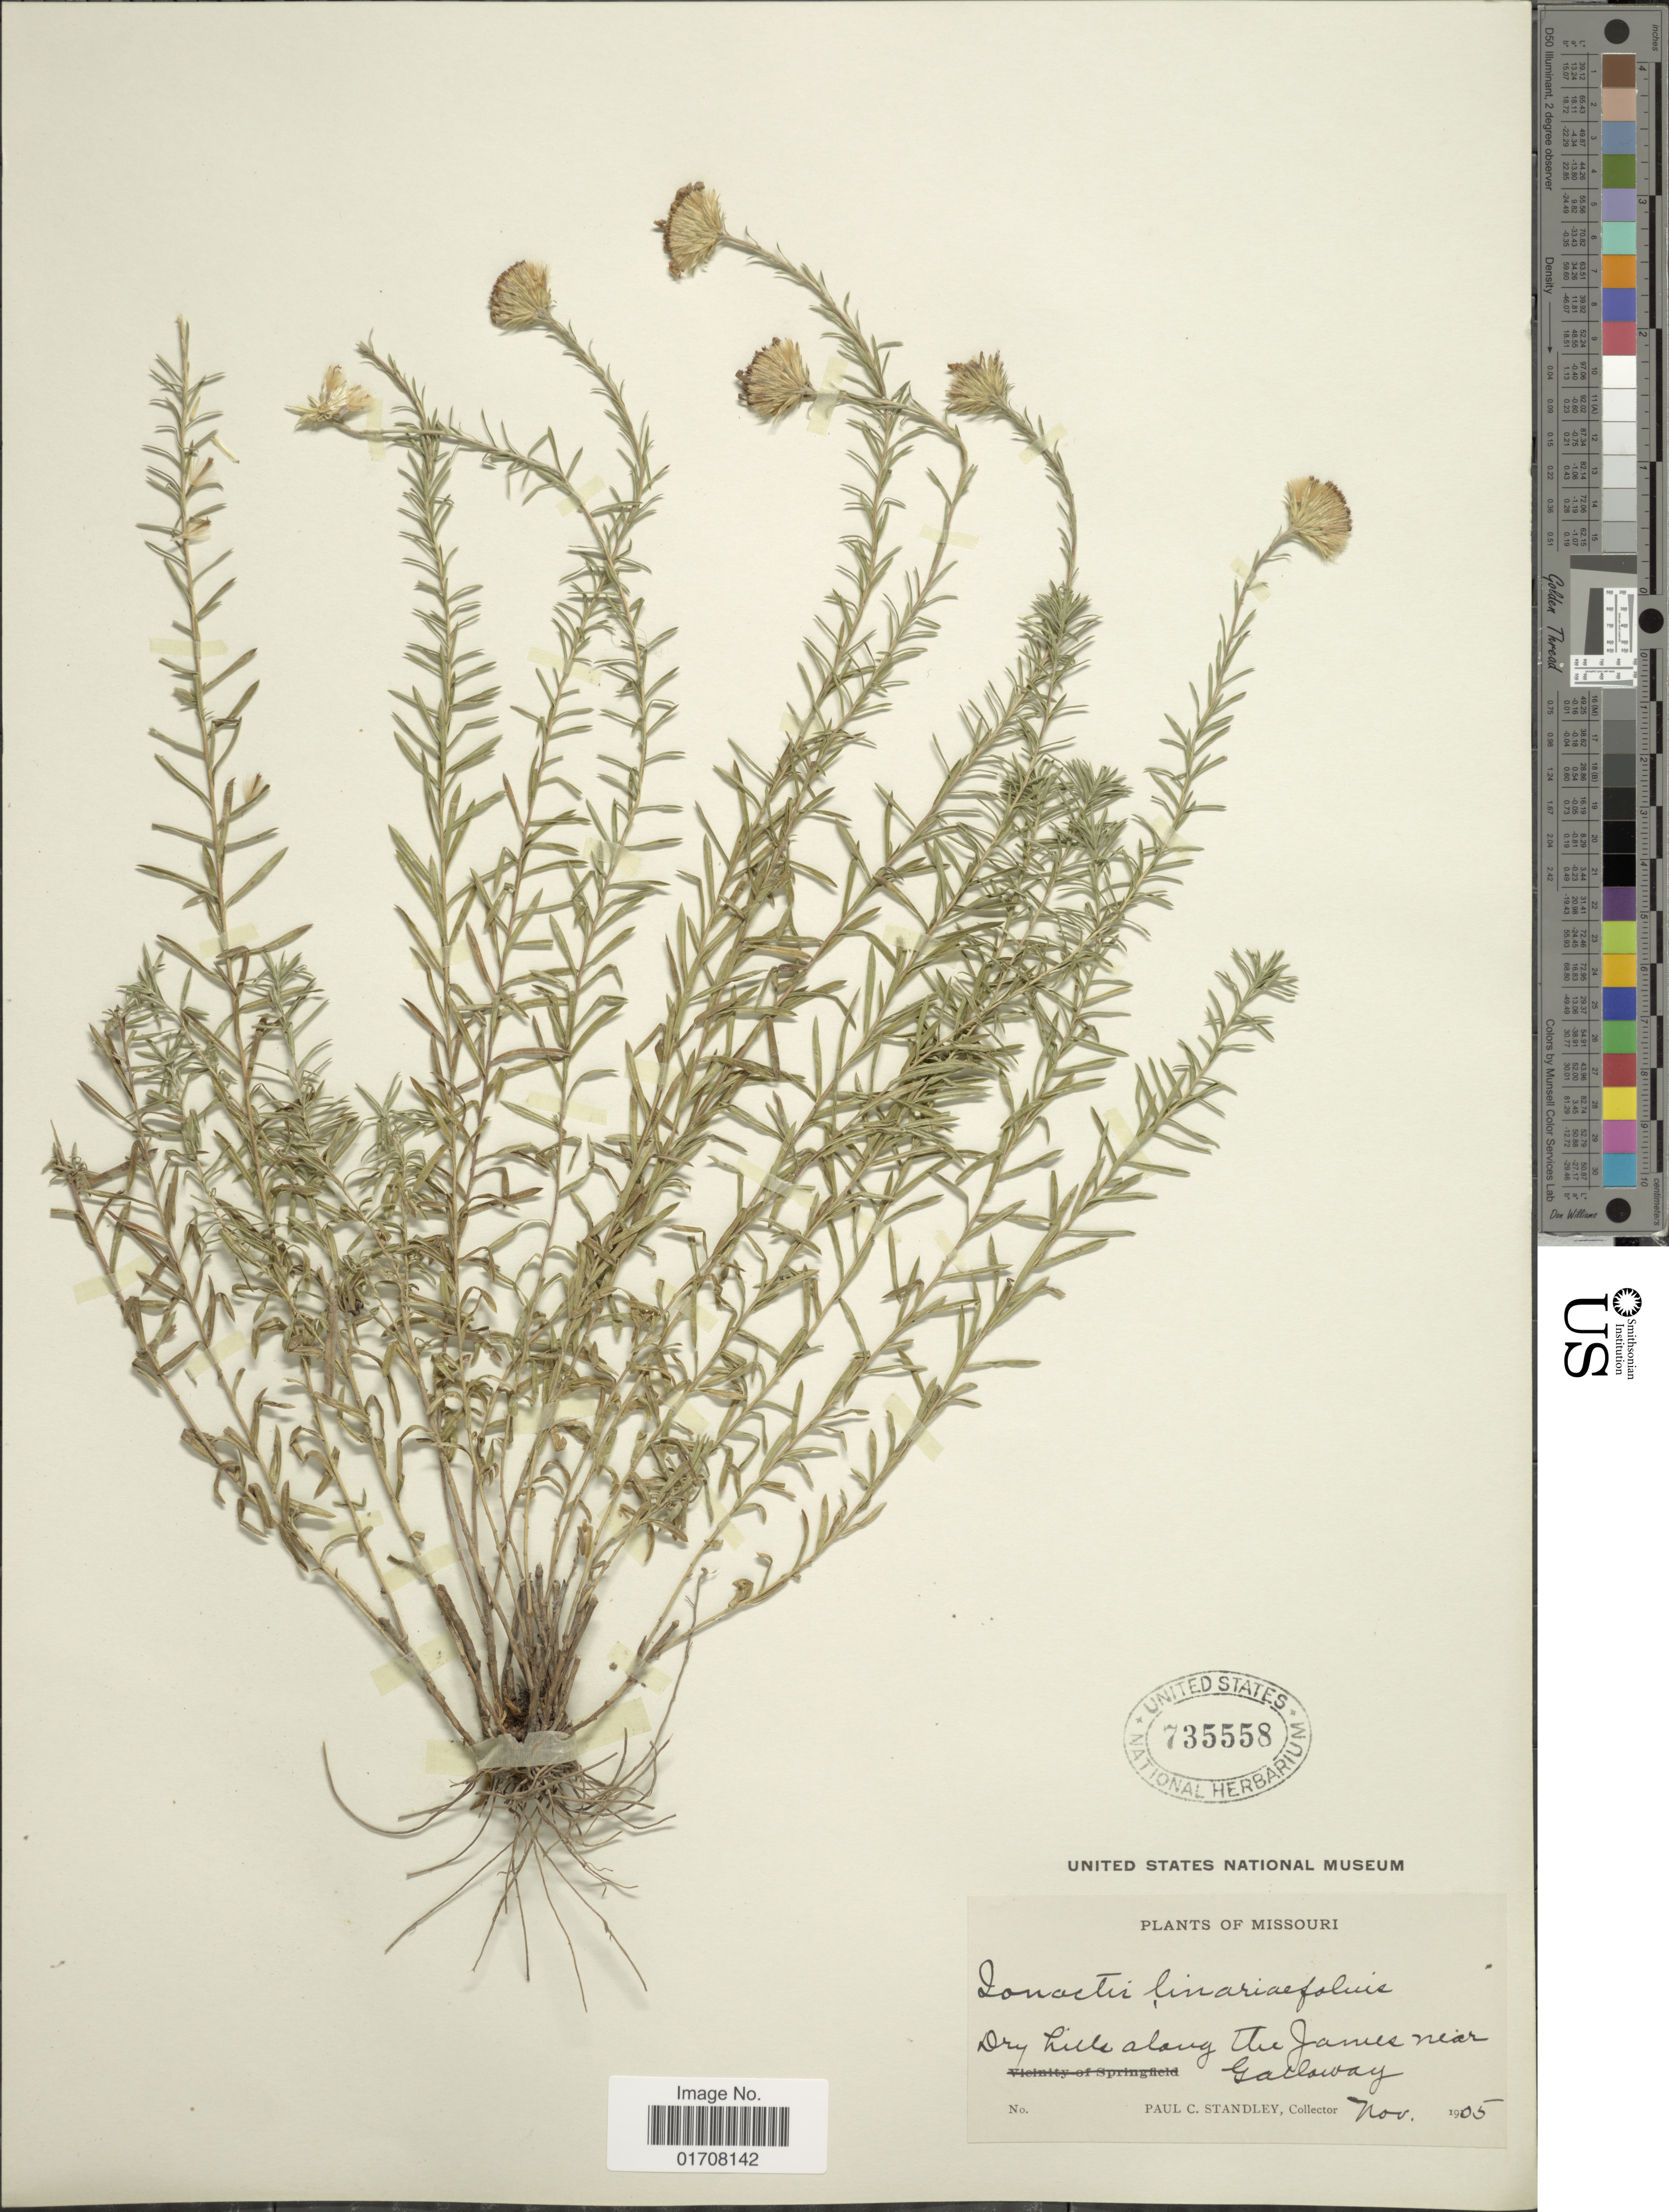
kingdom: Plantae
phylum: Tracheophyta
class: Magnoliopsida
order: Asterales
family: Asteraceae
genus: Ionactis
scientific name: Ionactis linariifolia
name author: (L.) Greene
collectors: P. C. Standley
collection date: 1905-05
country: United States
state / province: Missouri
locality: Dry hills along the Janies near Gallaway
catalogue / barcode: US 735558